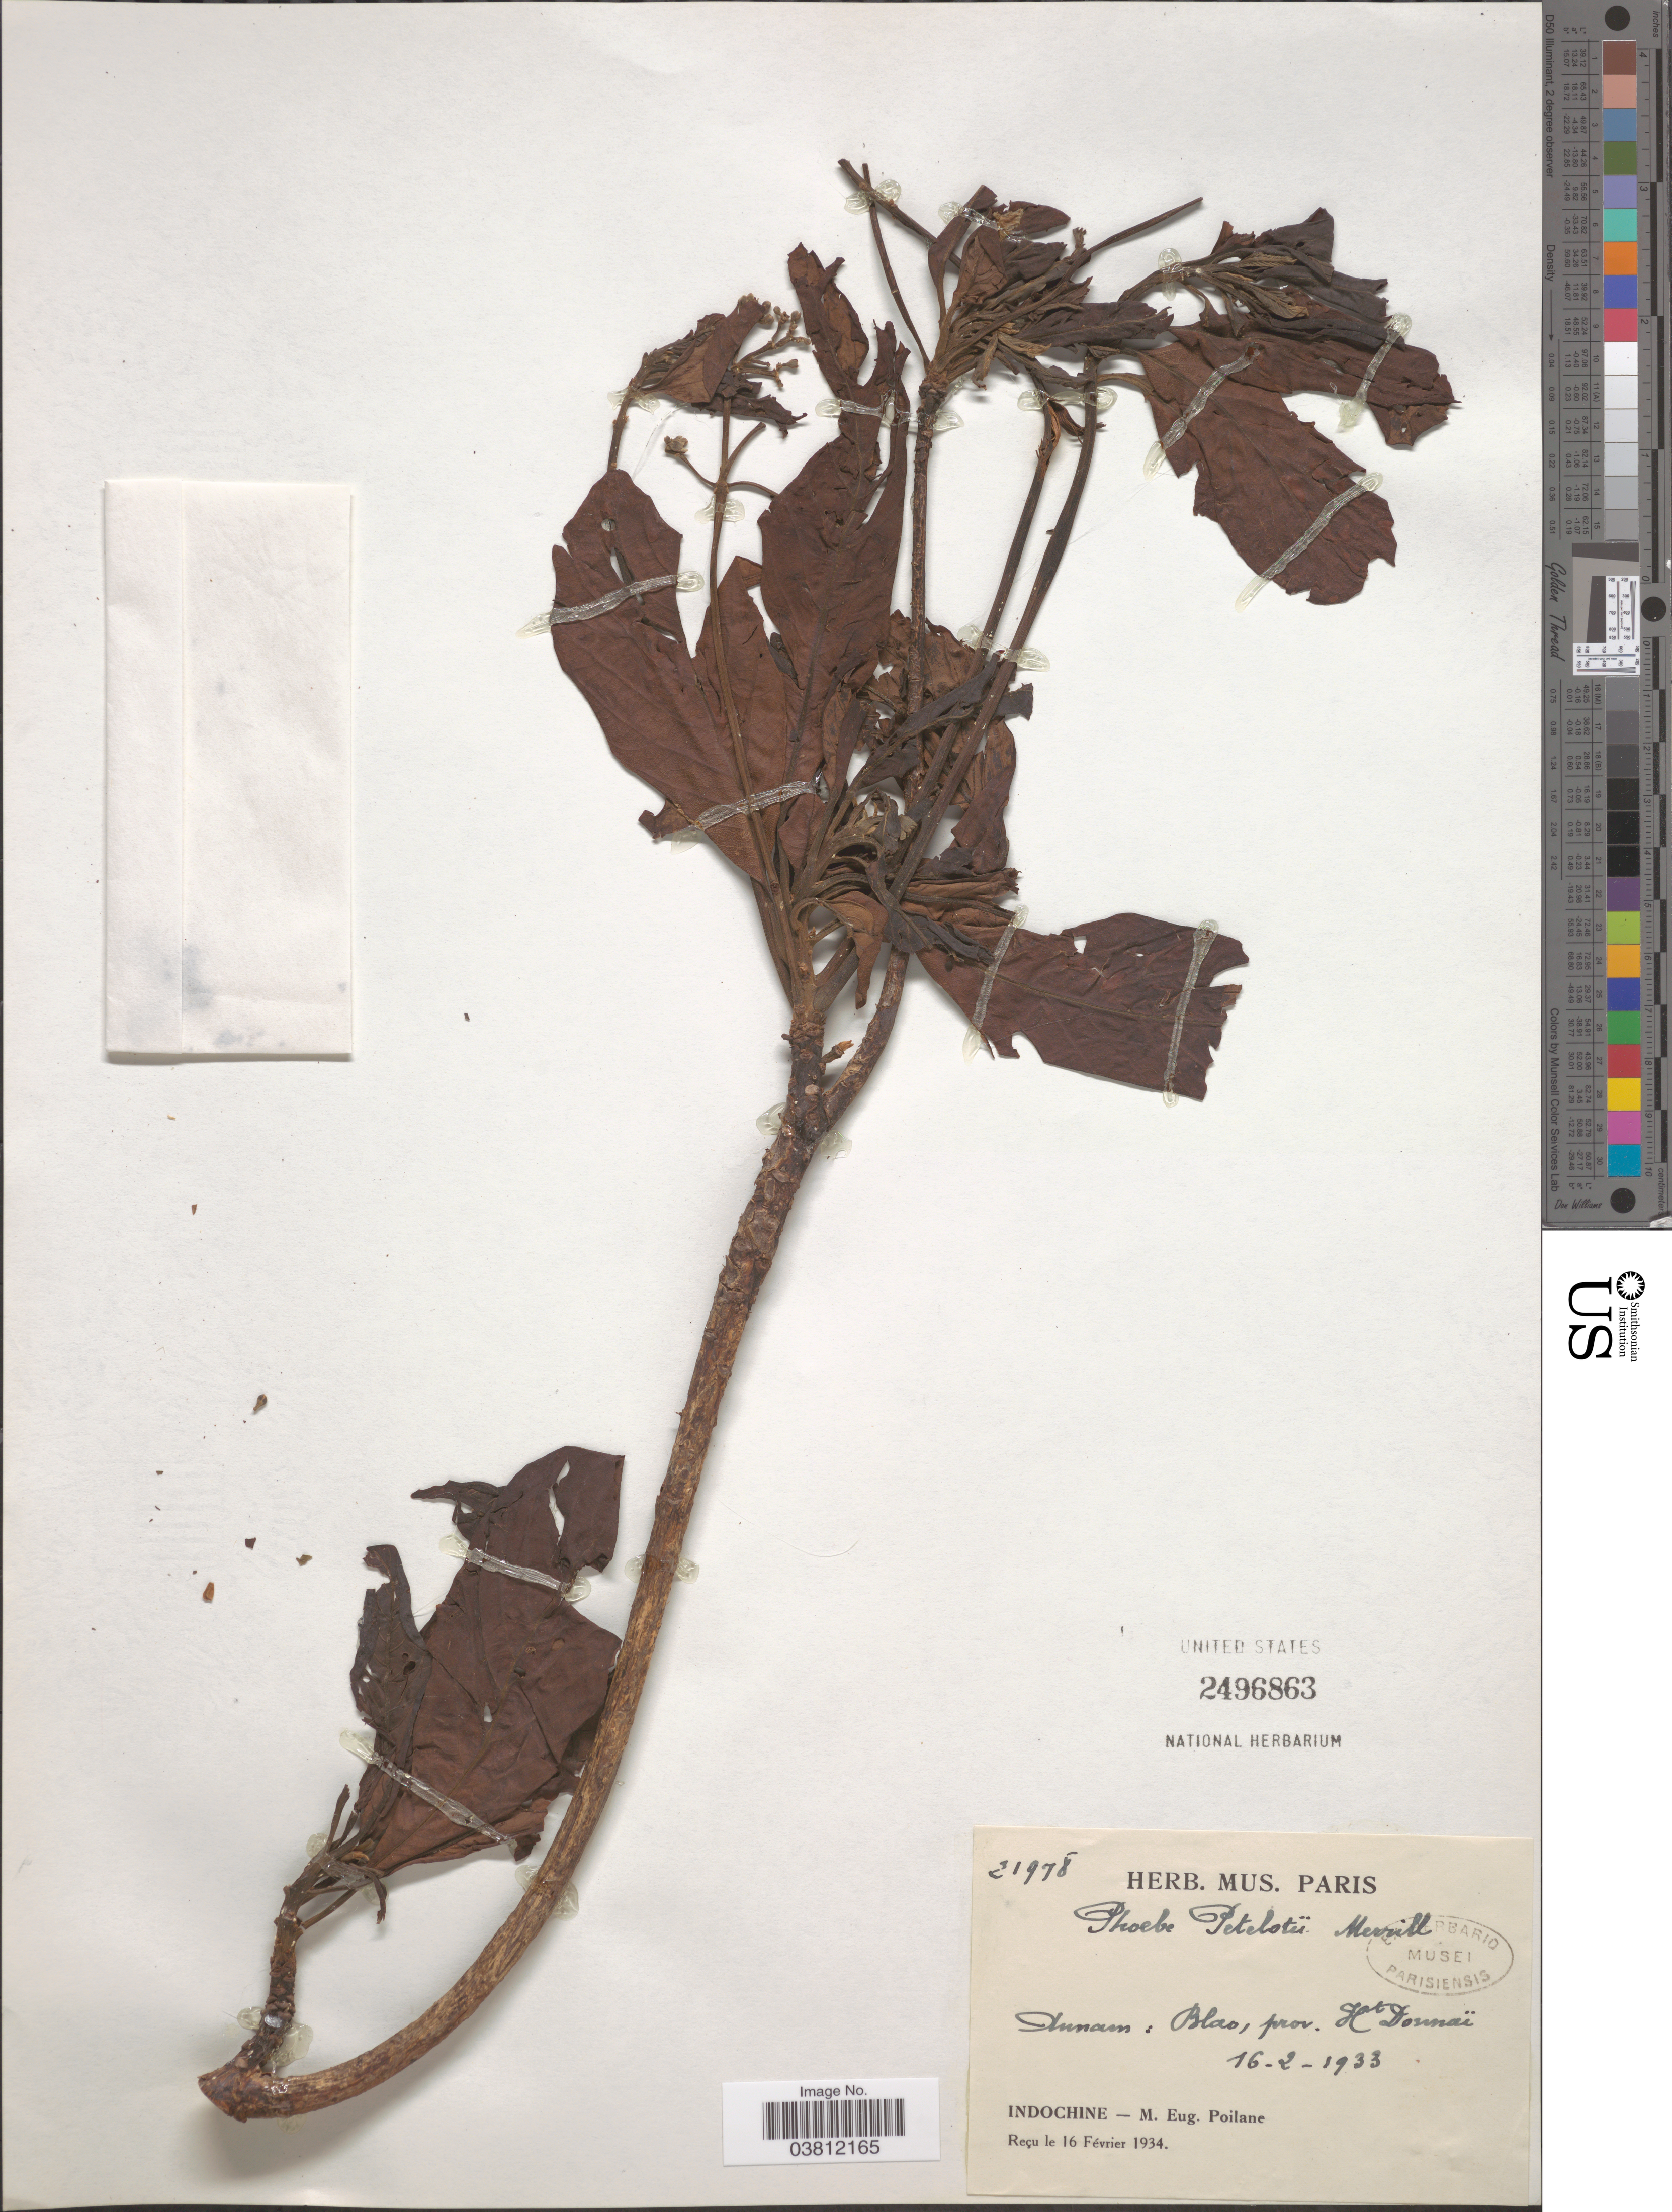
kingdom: Plantae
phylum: Tracheophyta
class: Magnoliopsida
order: Laurales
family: Lauraceae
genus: Phoebe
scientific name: Phoebe petelotii Merr., ined.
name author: Merr.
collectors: M. Poilane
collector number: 21978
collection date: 1933-02-16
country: Vietnam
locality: Annam: Blao, prov. Ht Donnaï.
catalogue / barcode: US 2496863